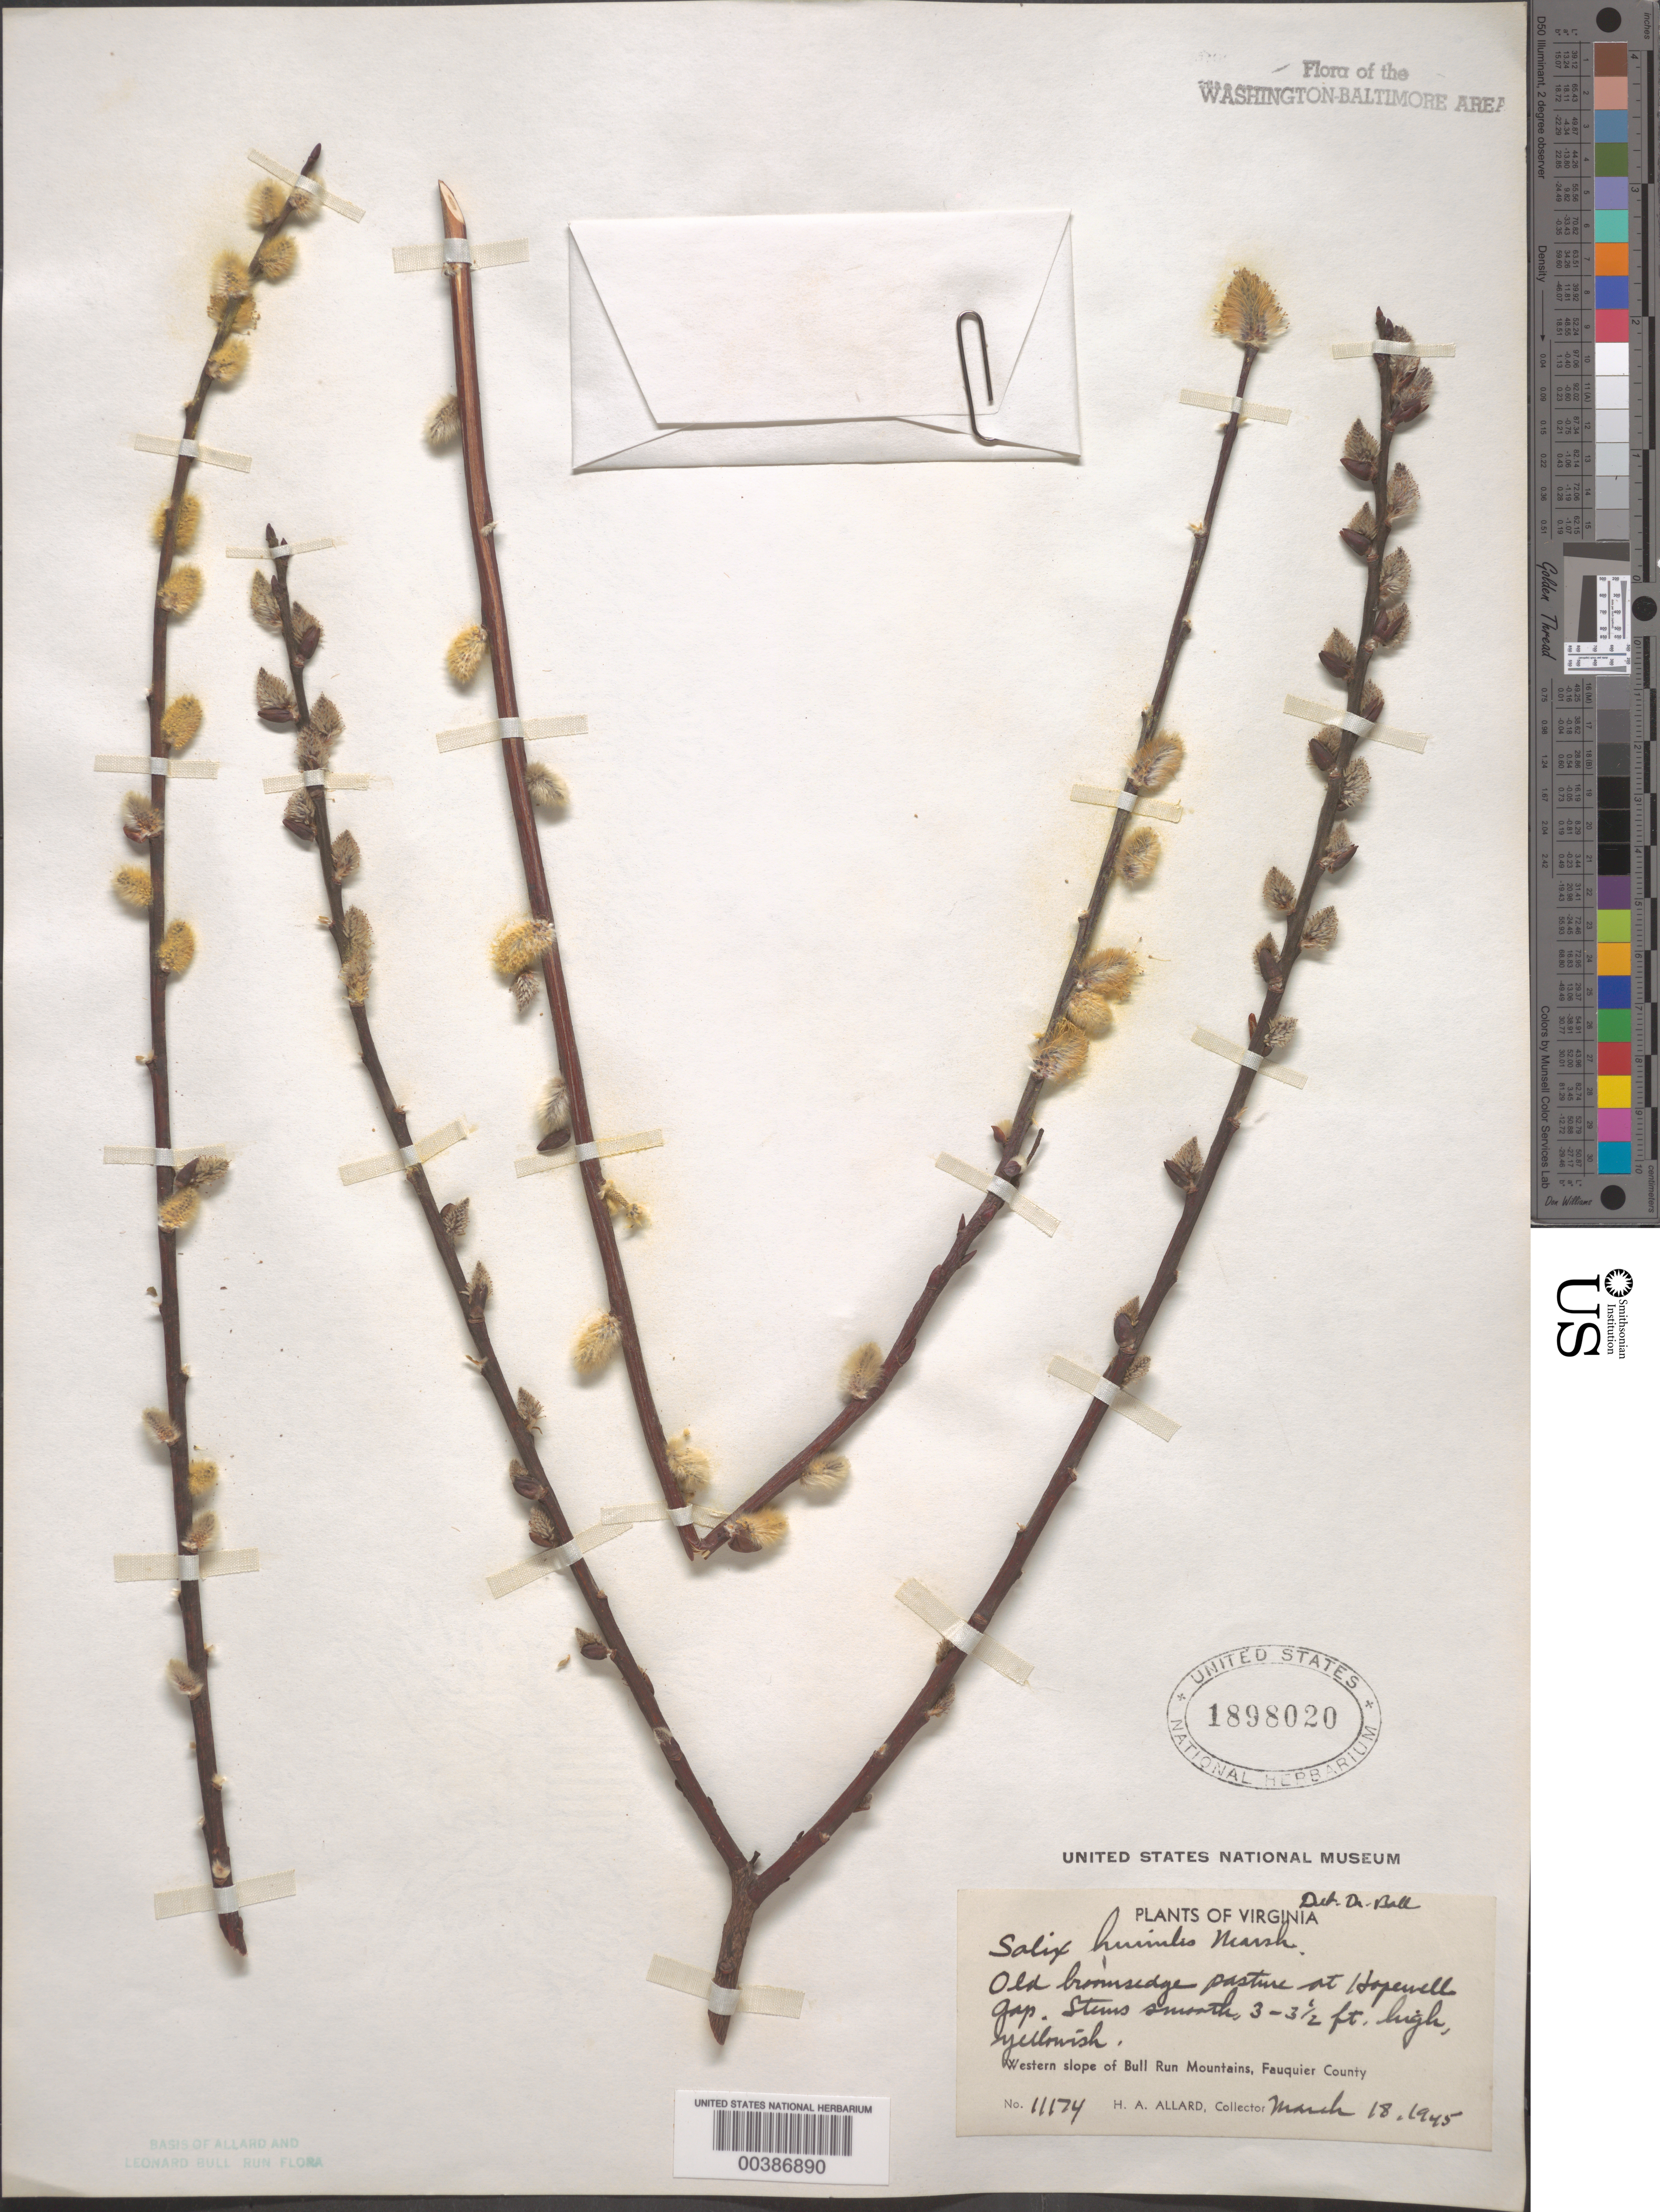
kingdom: Plantae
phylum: Tracheophyta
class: Magnoliopsida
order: Malpighiales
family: Salicaceae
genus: Salix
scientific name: Salix humilis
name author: Marshall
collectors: H. A. Allard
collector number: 11174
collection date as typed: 18 Mar 1945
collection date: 1945-03-18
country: United States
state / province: Virginia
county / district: Fauquier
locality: Hopewell Gap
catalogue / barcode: US 1898020